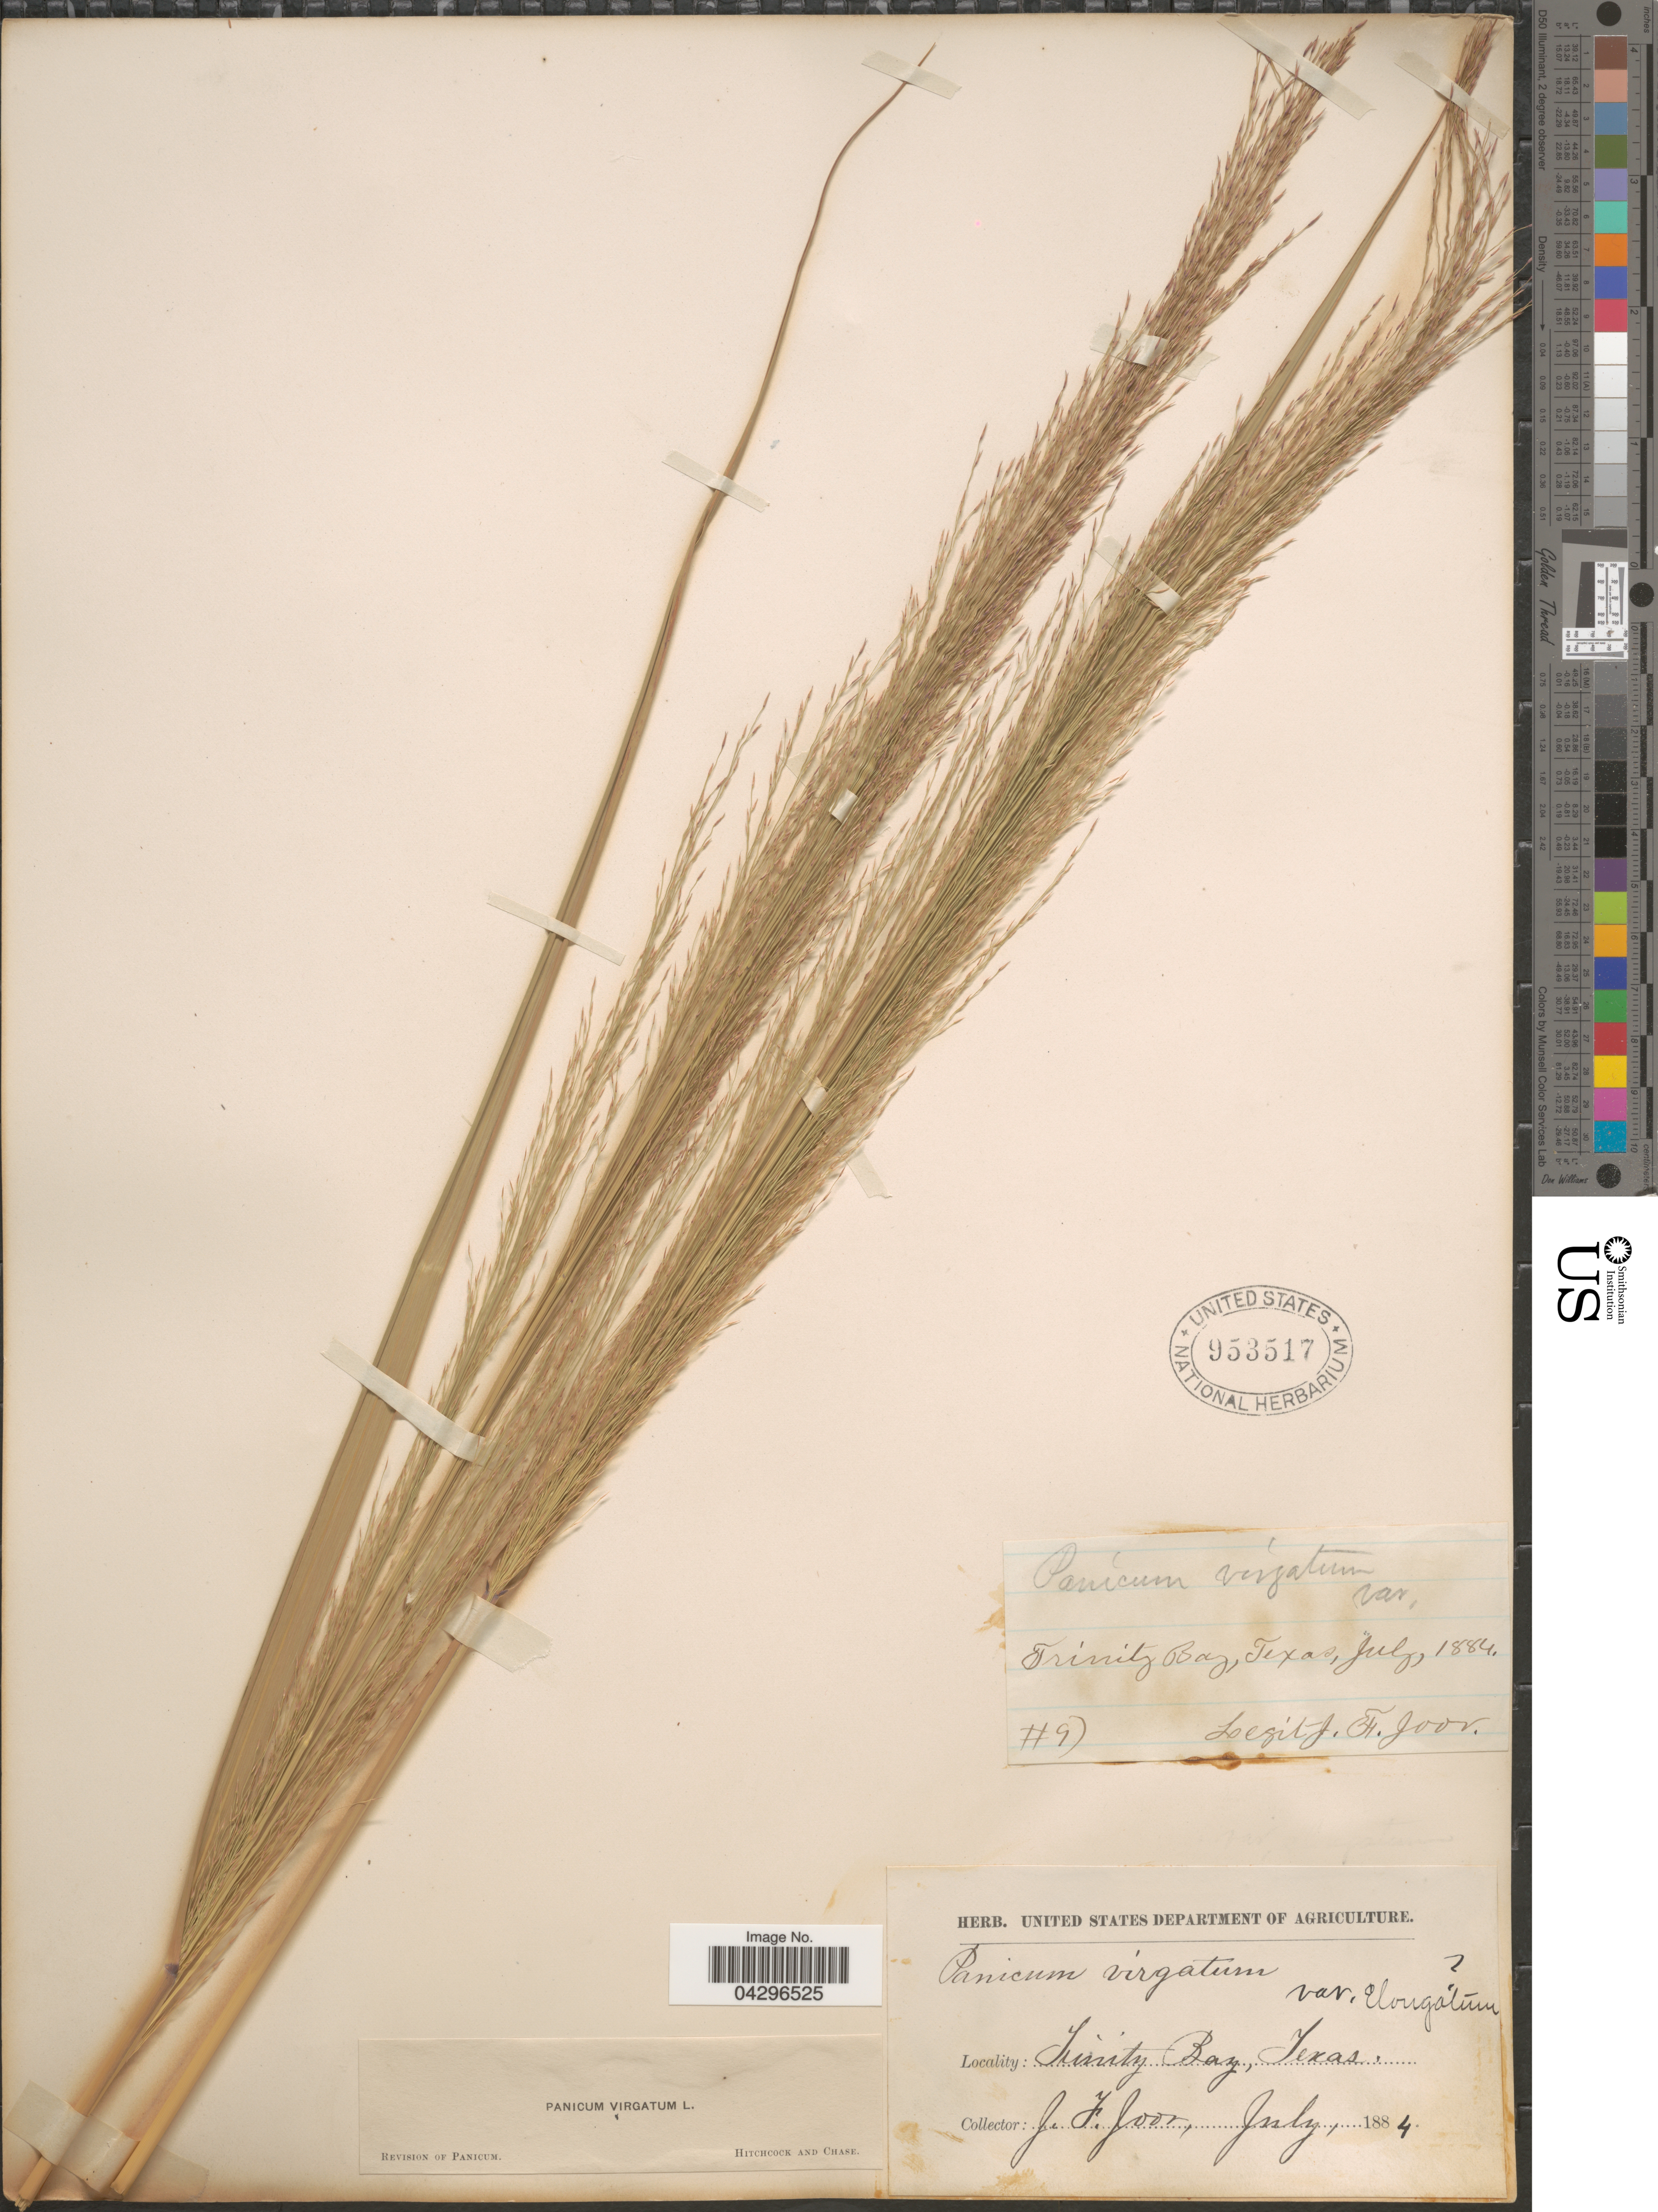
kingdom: Plantae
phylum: Tracheophyta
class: Liliopsida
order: Poales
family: Poaceae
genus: Panicum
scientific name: Panicum virgatum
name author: L.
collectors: J. F. Joor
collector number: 9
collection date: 1884-07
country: United States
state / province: Texas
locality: Trinity Bay.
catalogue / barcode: US 953517